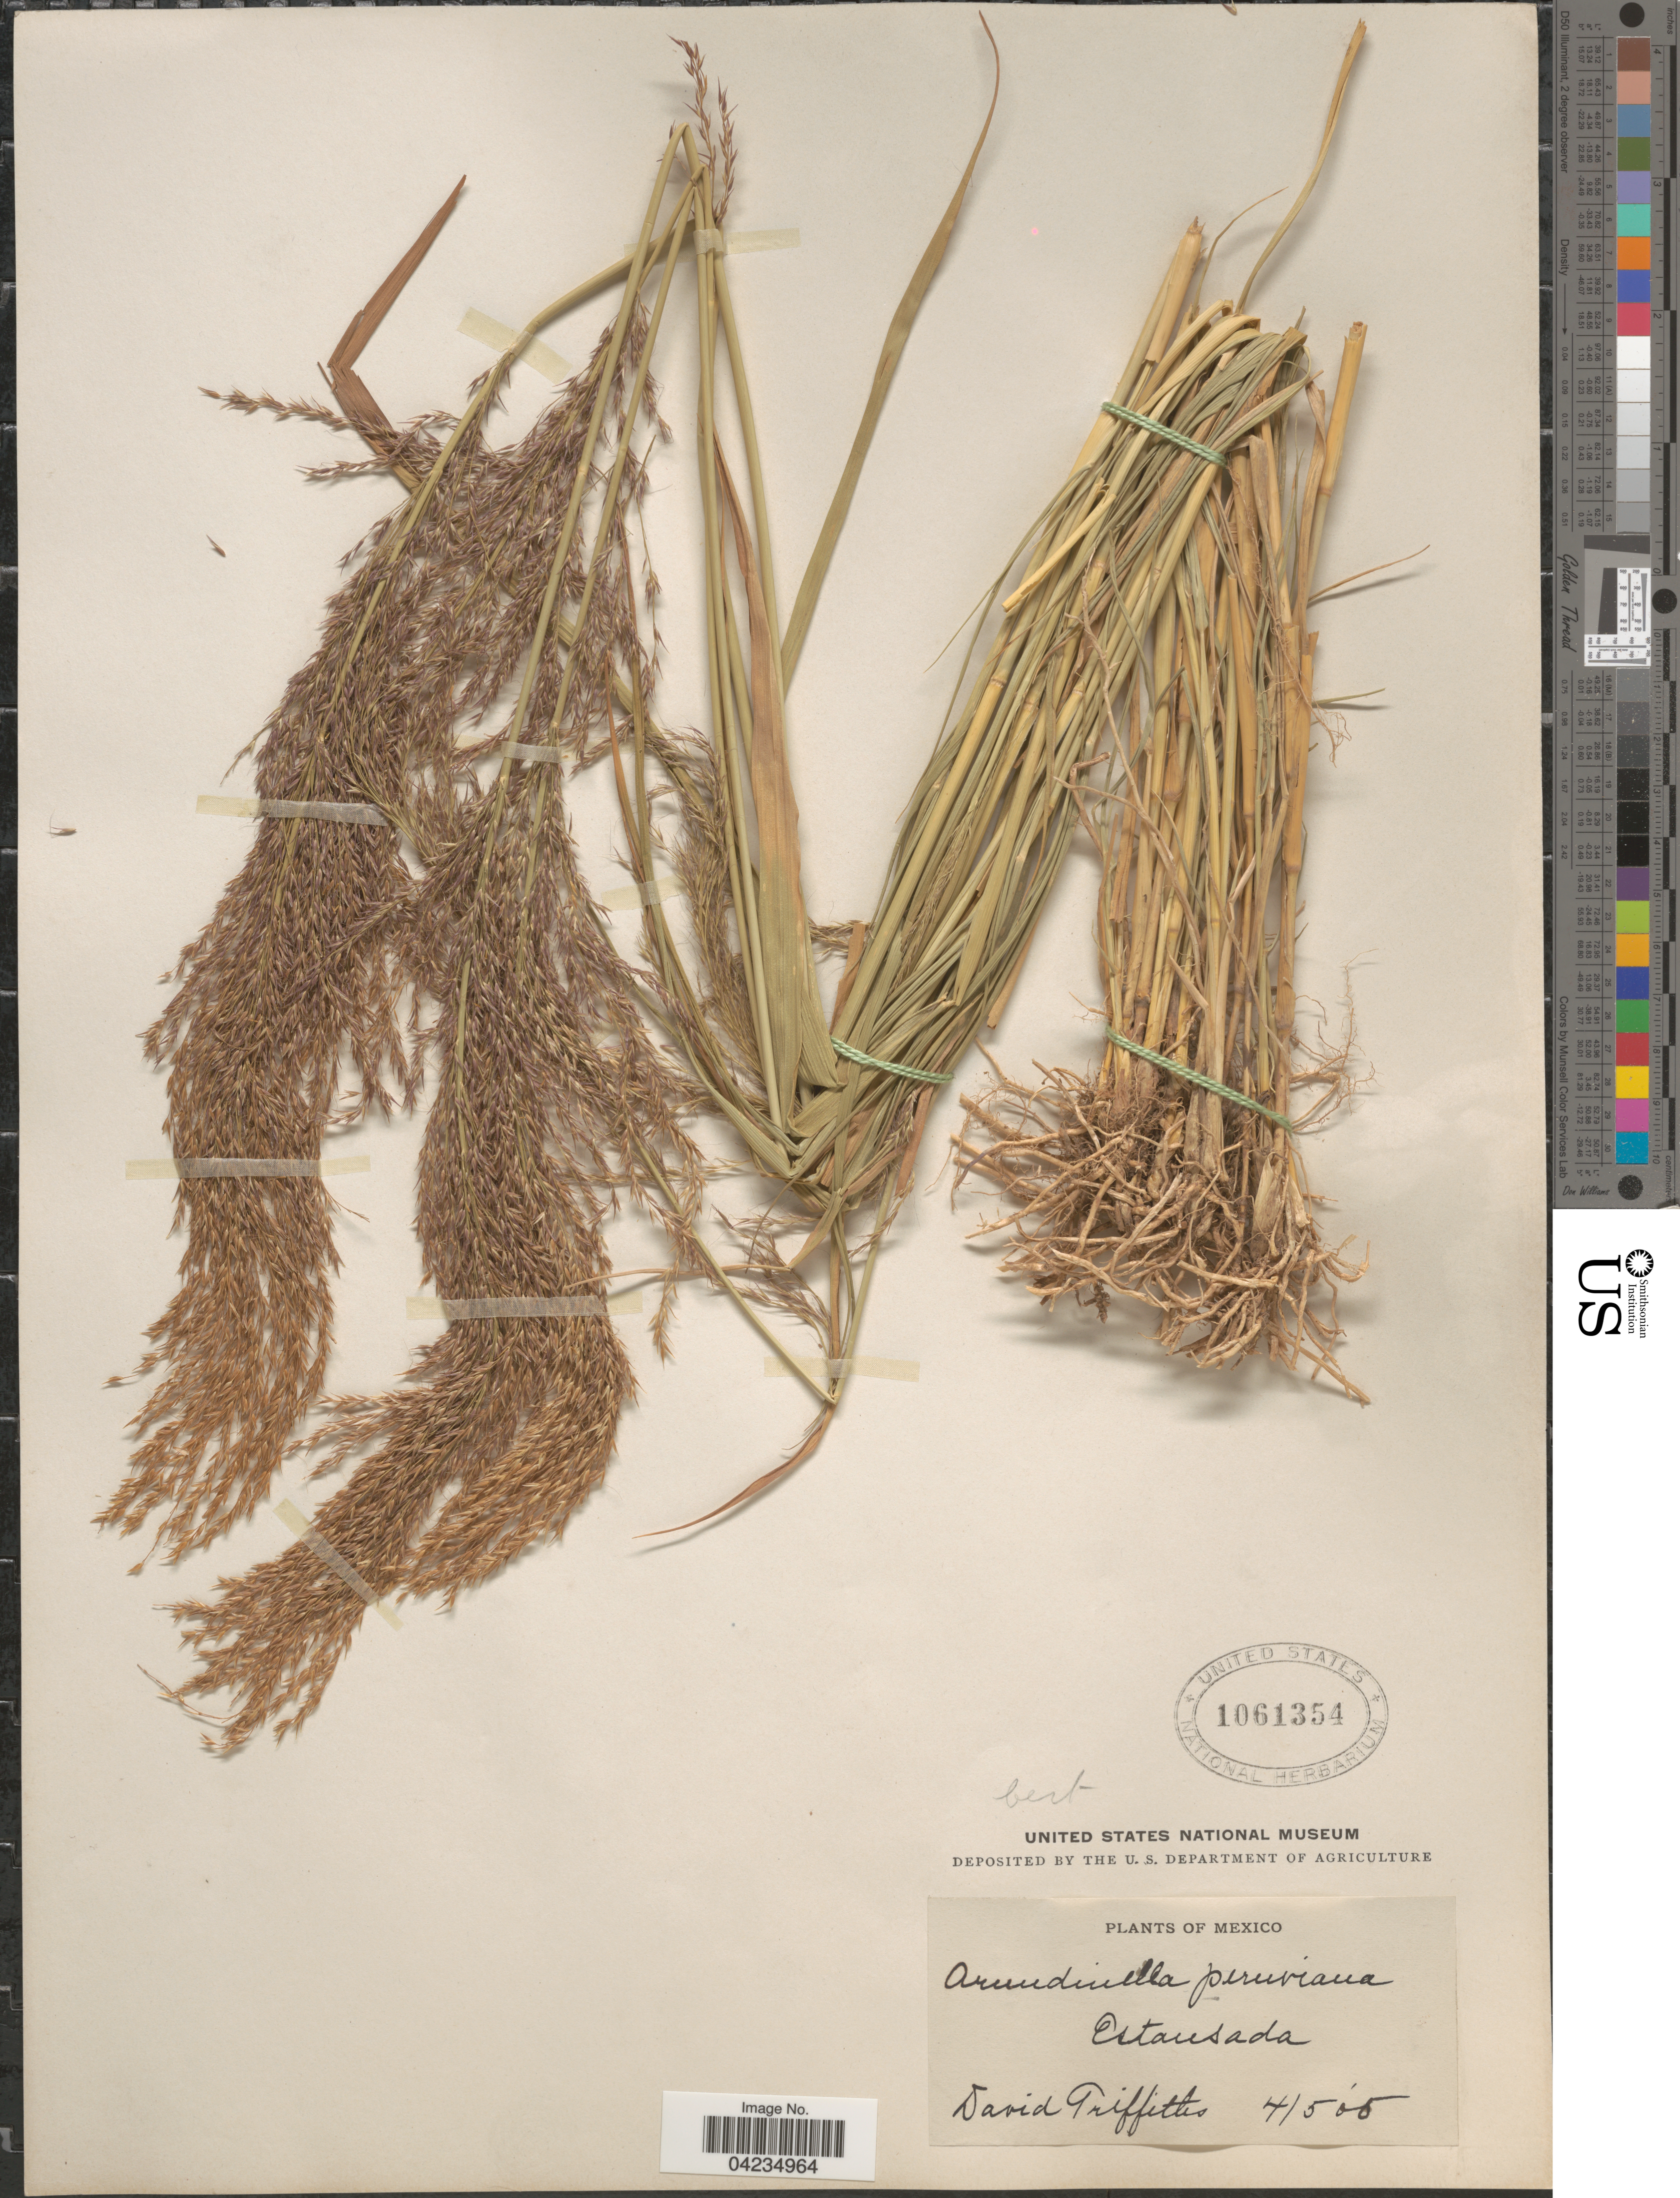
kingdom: Plantae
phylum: Tracheophyta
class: Liliopsida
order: Poales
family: Poaceae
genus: Arundinella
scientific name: Arundinella berteroniana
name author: (Schult.) Hitchc. & Chase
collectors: D. Griffiths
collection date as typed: Transcribed d/m/y: 4/5/15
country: Mexico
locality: Estansada.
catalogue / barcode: US 1061354